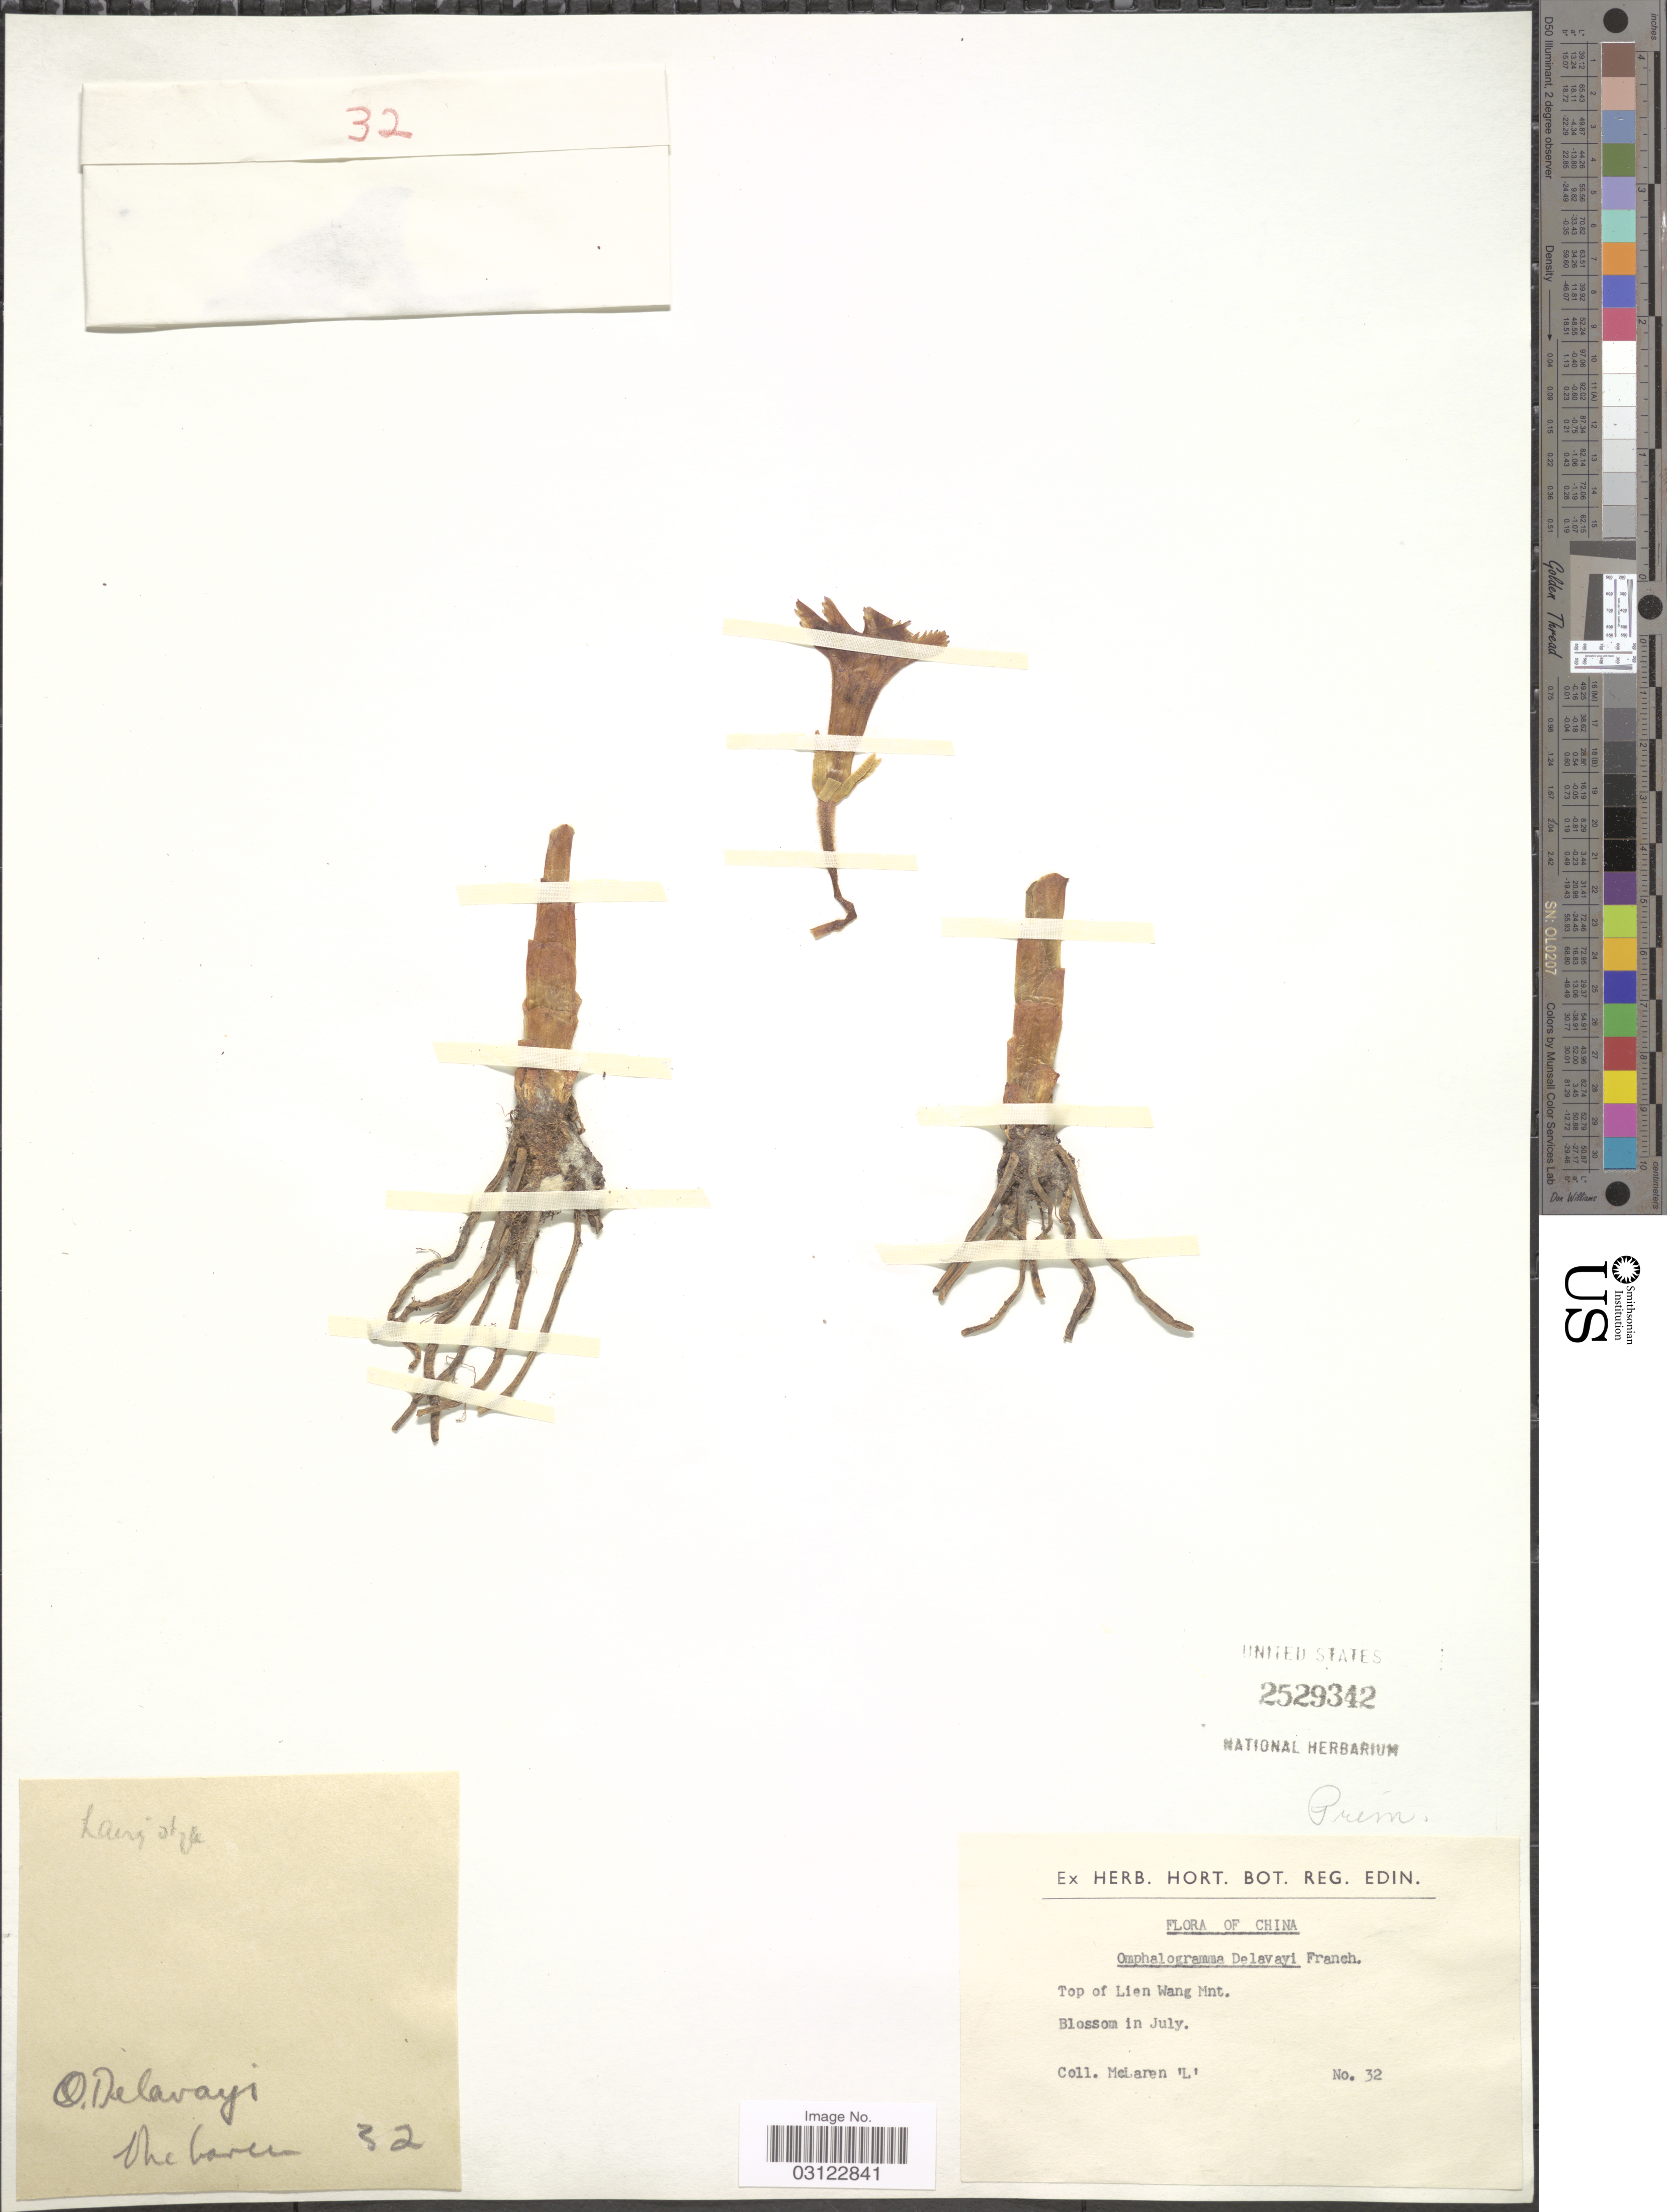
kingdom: Plantae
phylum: Tracheophyta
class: Magnoliopsida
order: Ericales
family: Primulaceae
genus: Omphalogramma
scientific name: Omphalogramma delavayi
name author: (Franch.) Franch.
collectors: McLaren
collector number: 32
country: China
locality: Top of Lien Wang Mnt.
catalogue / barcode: US 2529342